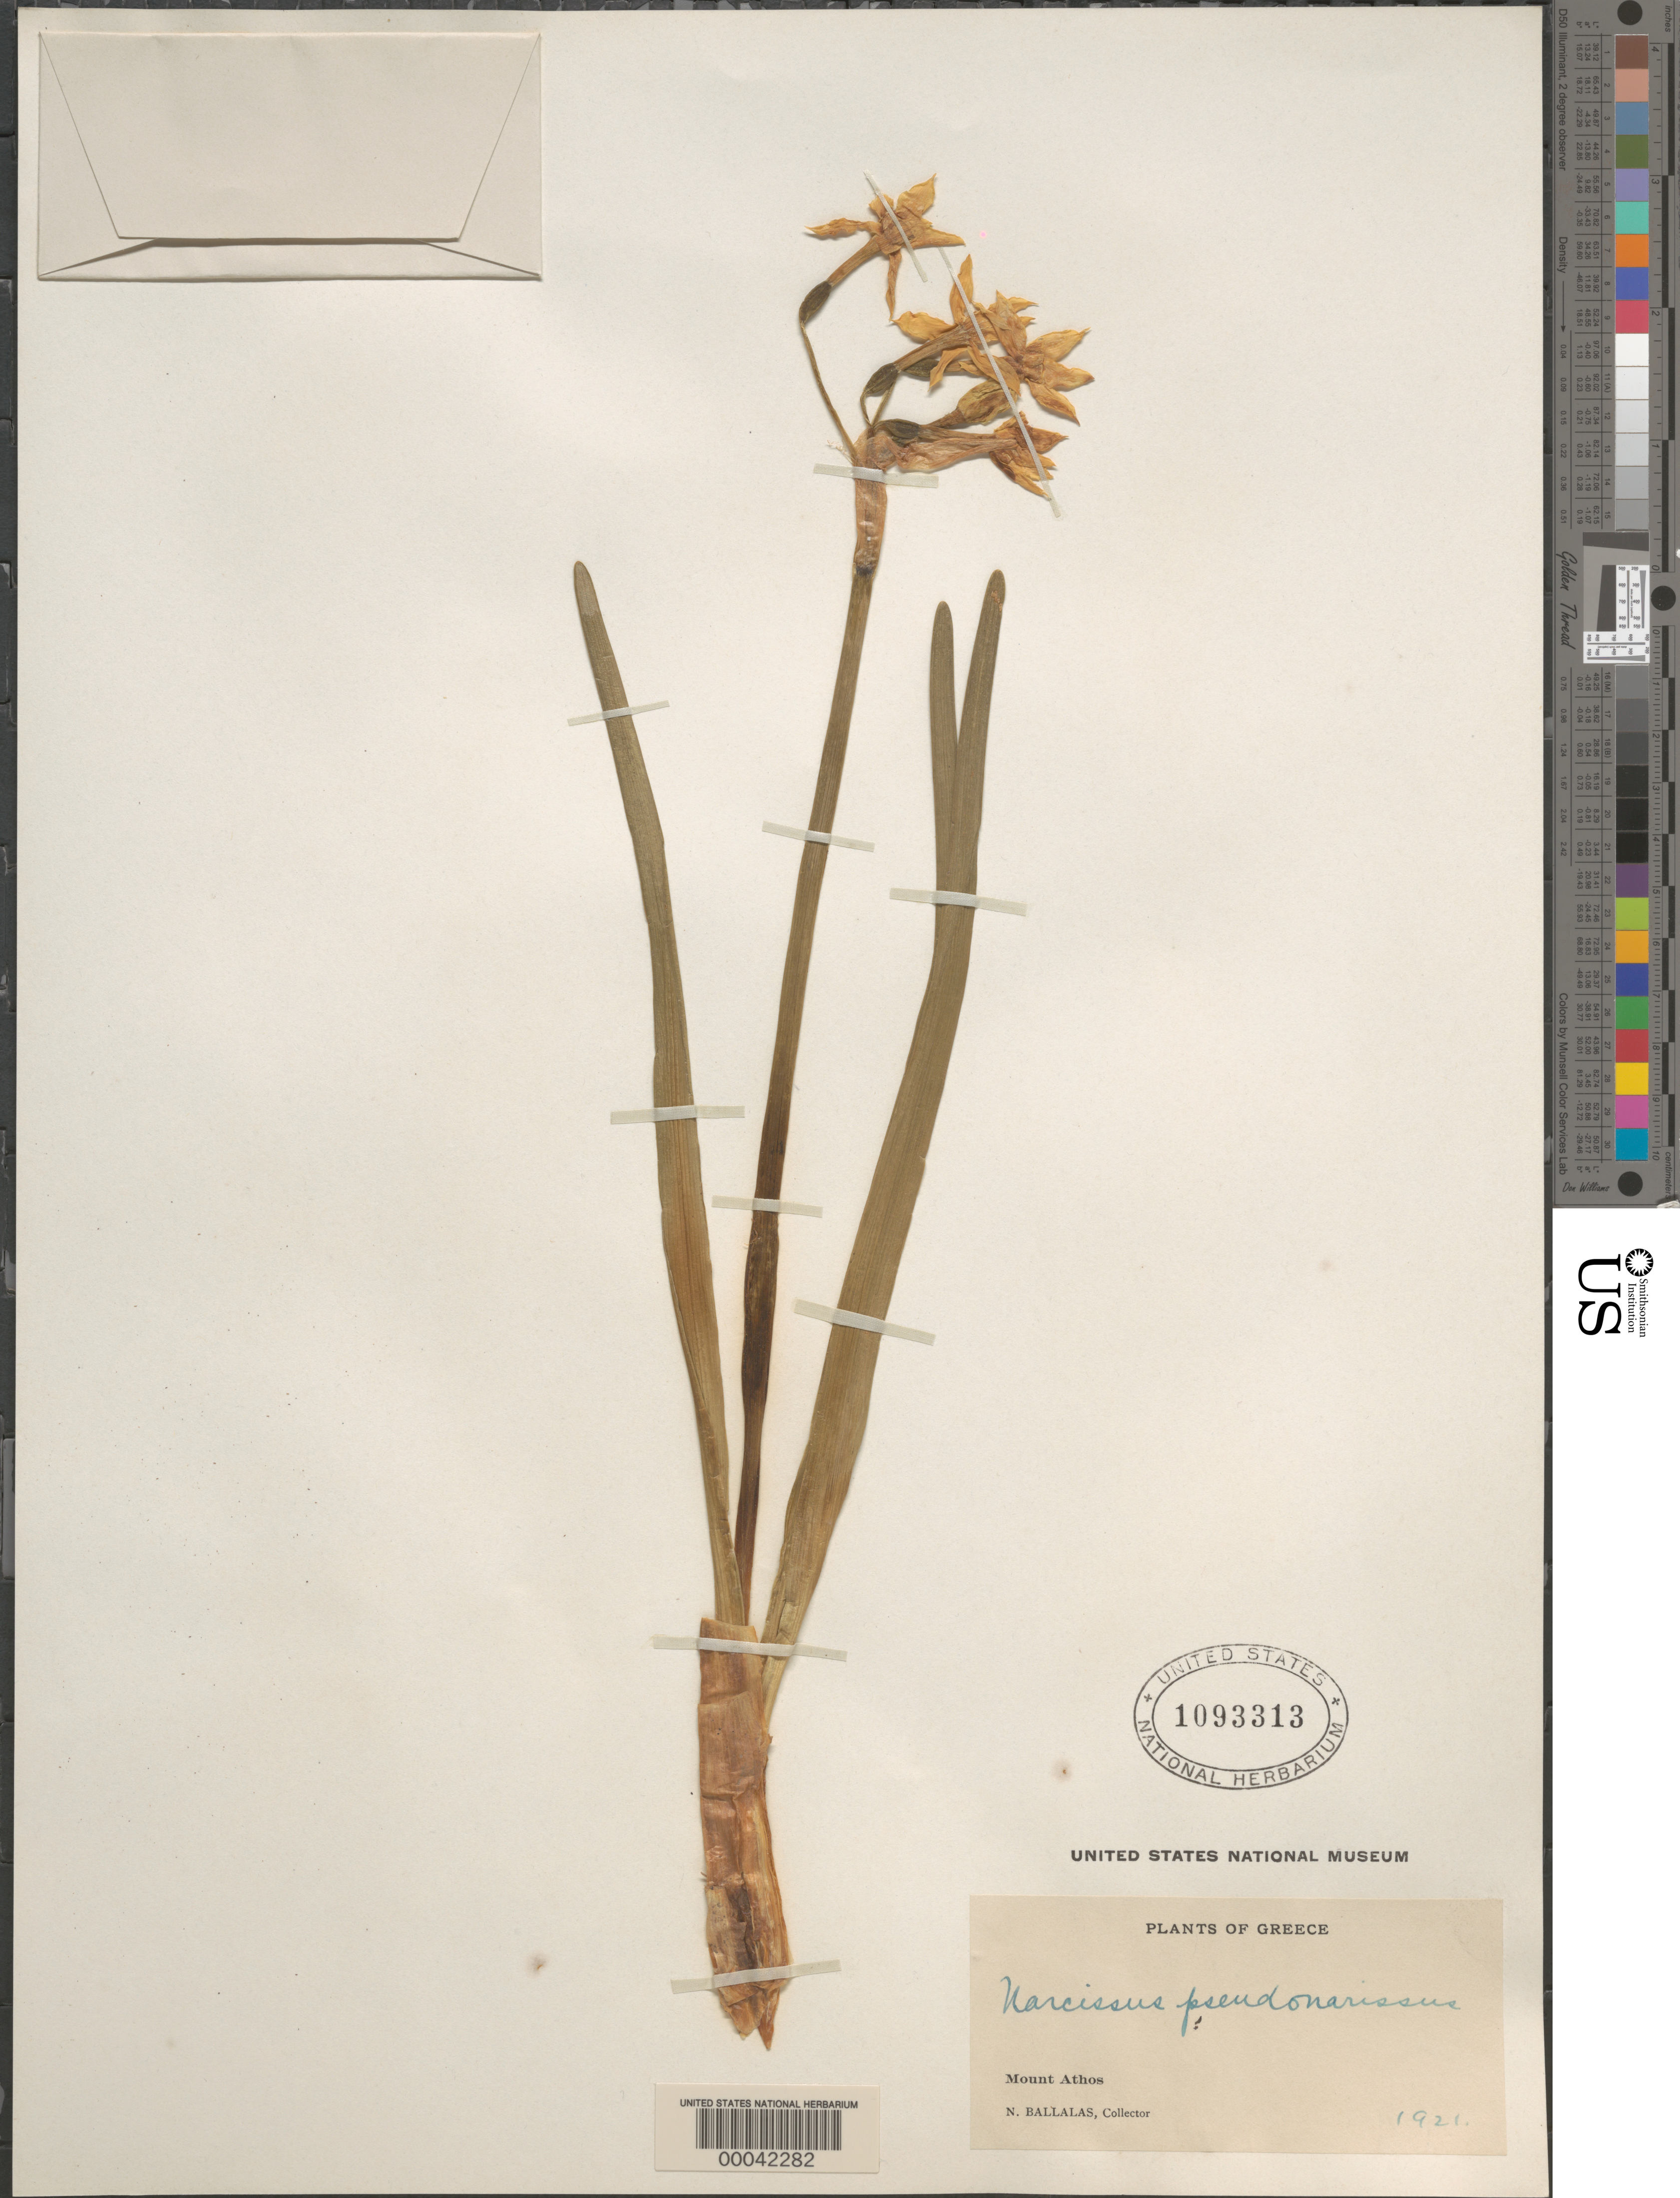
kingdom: Plantae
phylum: Tracheophyta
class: Liliopsida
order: Asparagales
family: Amaryllidaceae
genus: Narcissus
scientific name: Narcissus pseudonarcissus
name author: L.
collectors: N. Ballalas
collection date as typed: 1921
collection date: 1921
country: Greece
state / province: Mount Athoa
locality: Mount athos, macedonia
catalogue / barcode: US 1903313